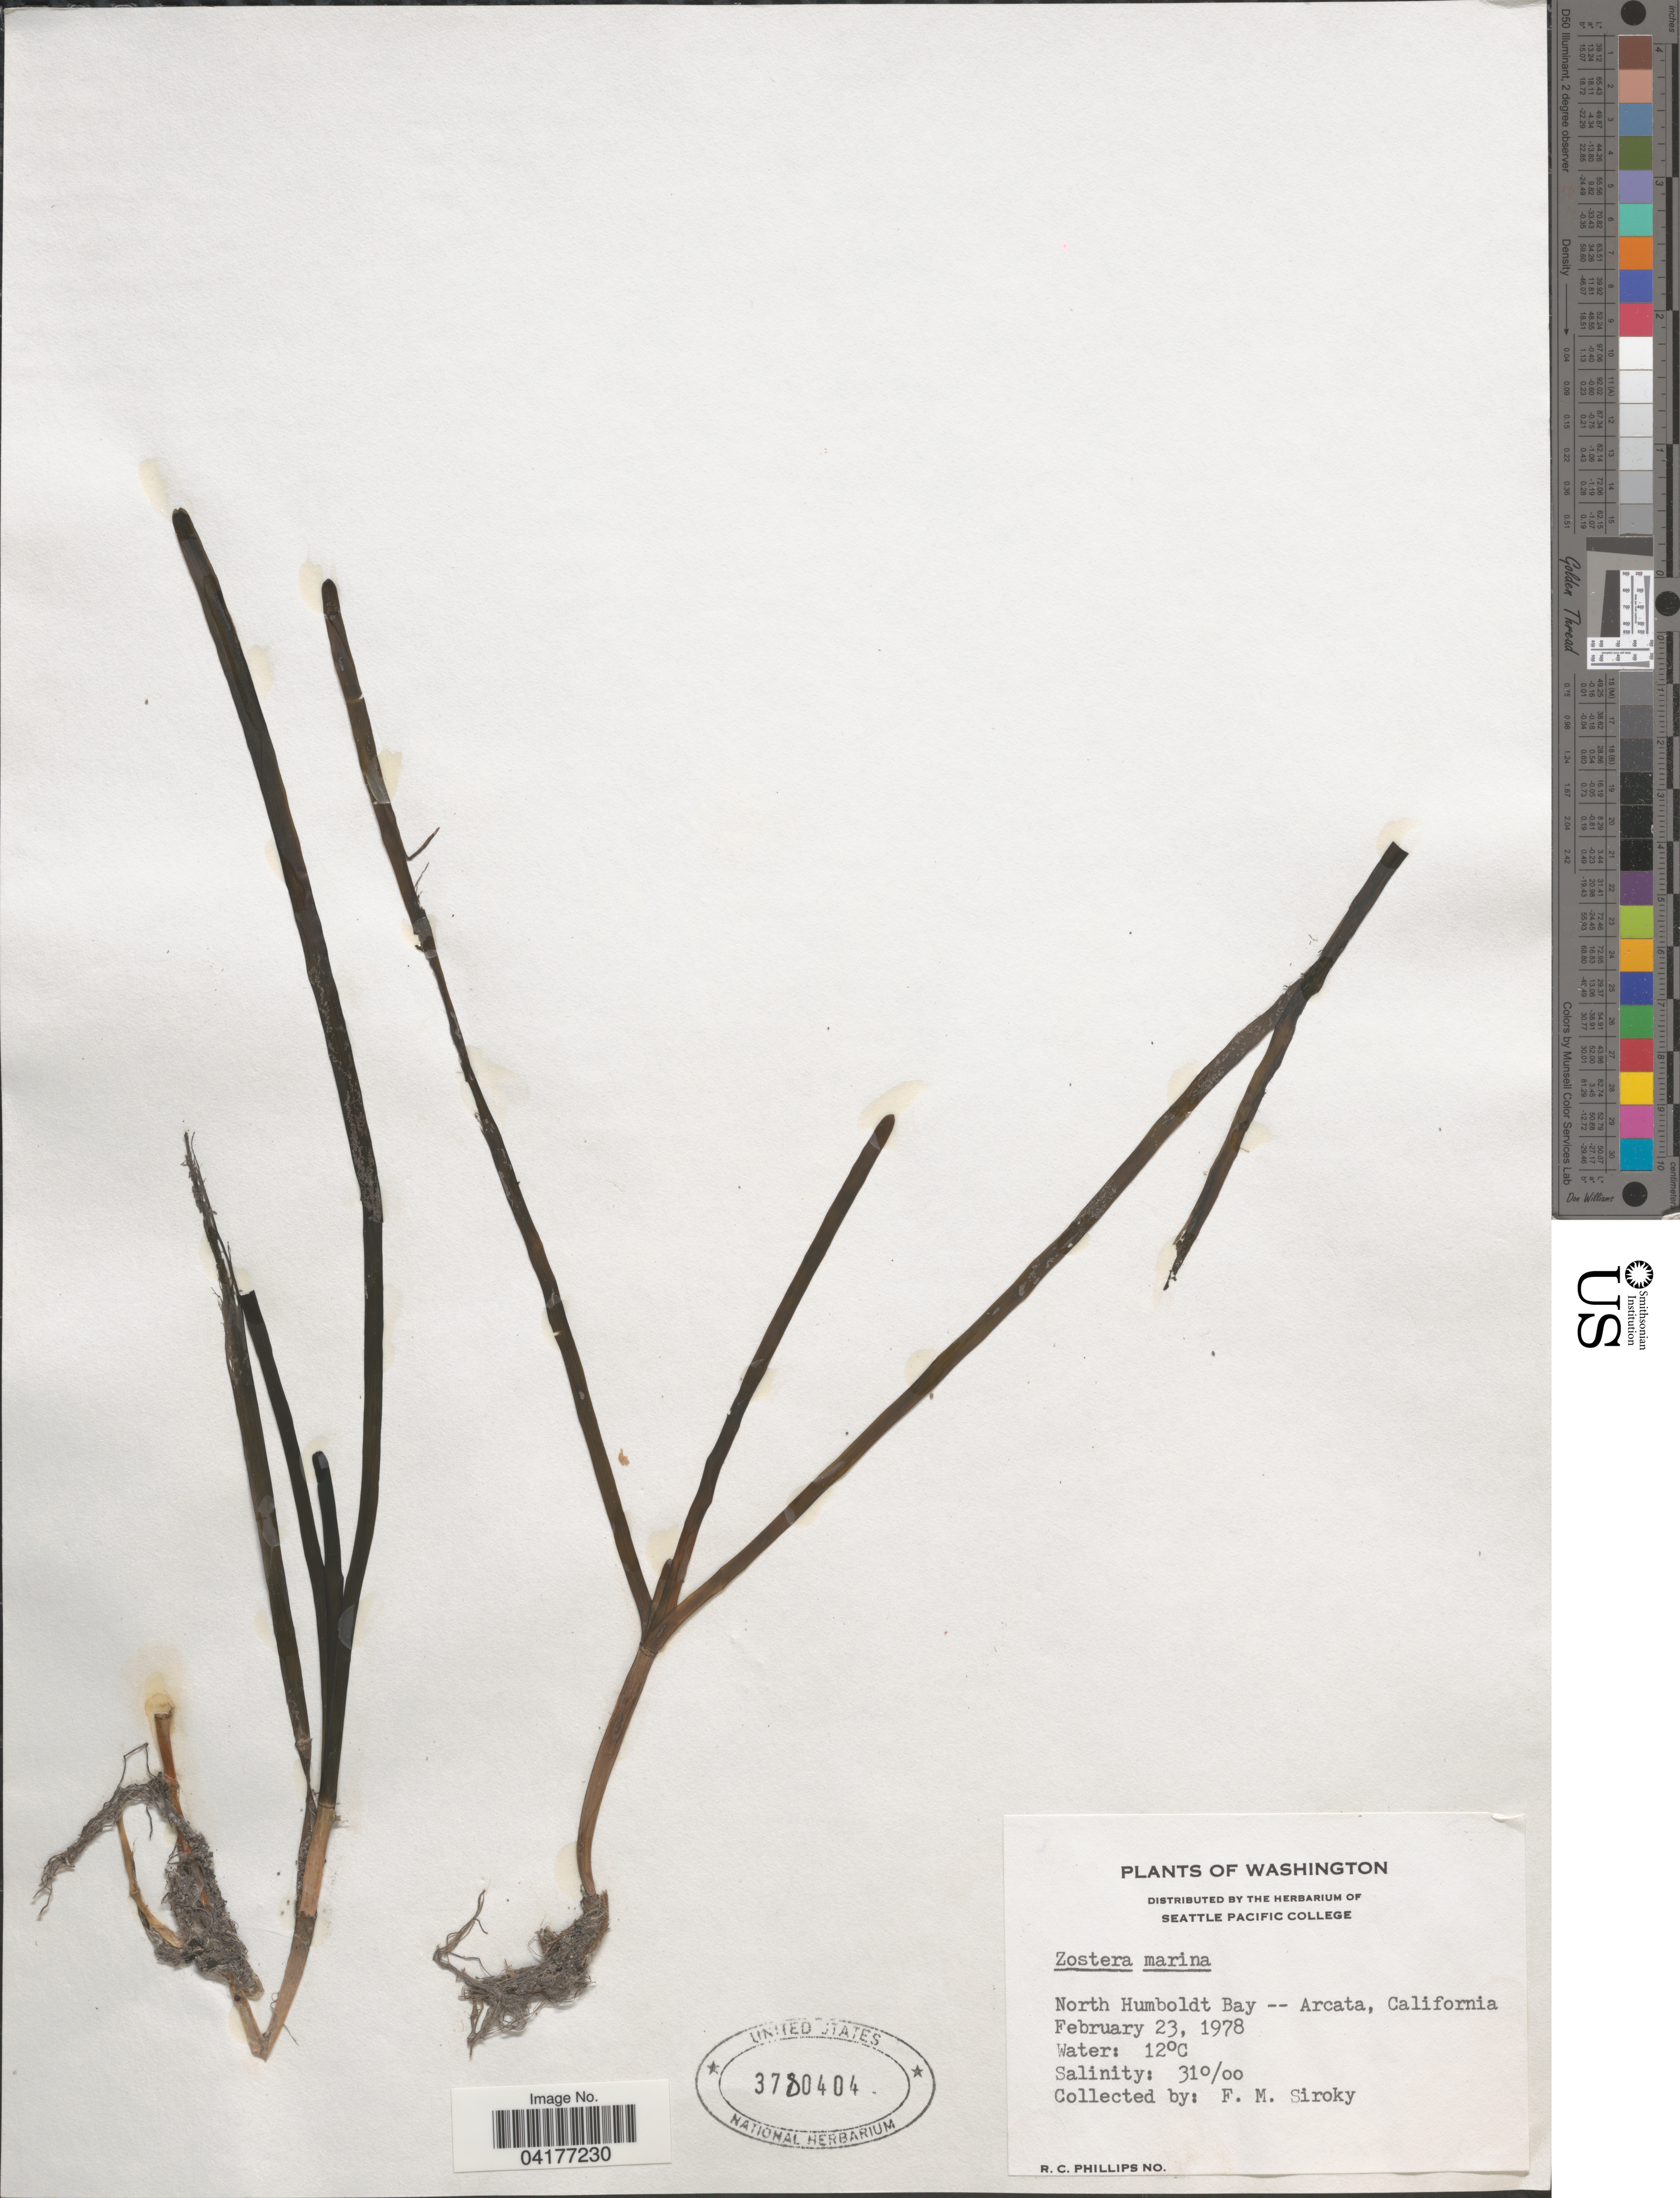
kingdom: Plantae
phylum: Tracheophyta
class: Liliopsida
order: Alismatales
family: Zosteraceae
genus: Zostera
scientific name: Zostera marina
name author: L.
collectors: F. Siroky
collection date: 1978-02-23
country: United States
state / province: California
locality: North Humboldt Bay -- Arcata.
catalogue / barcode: US 3780404